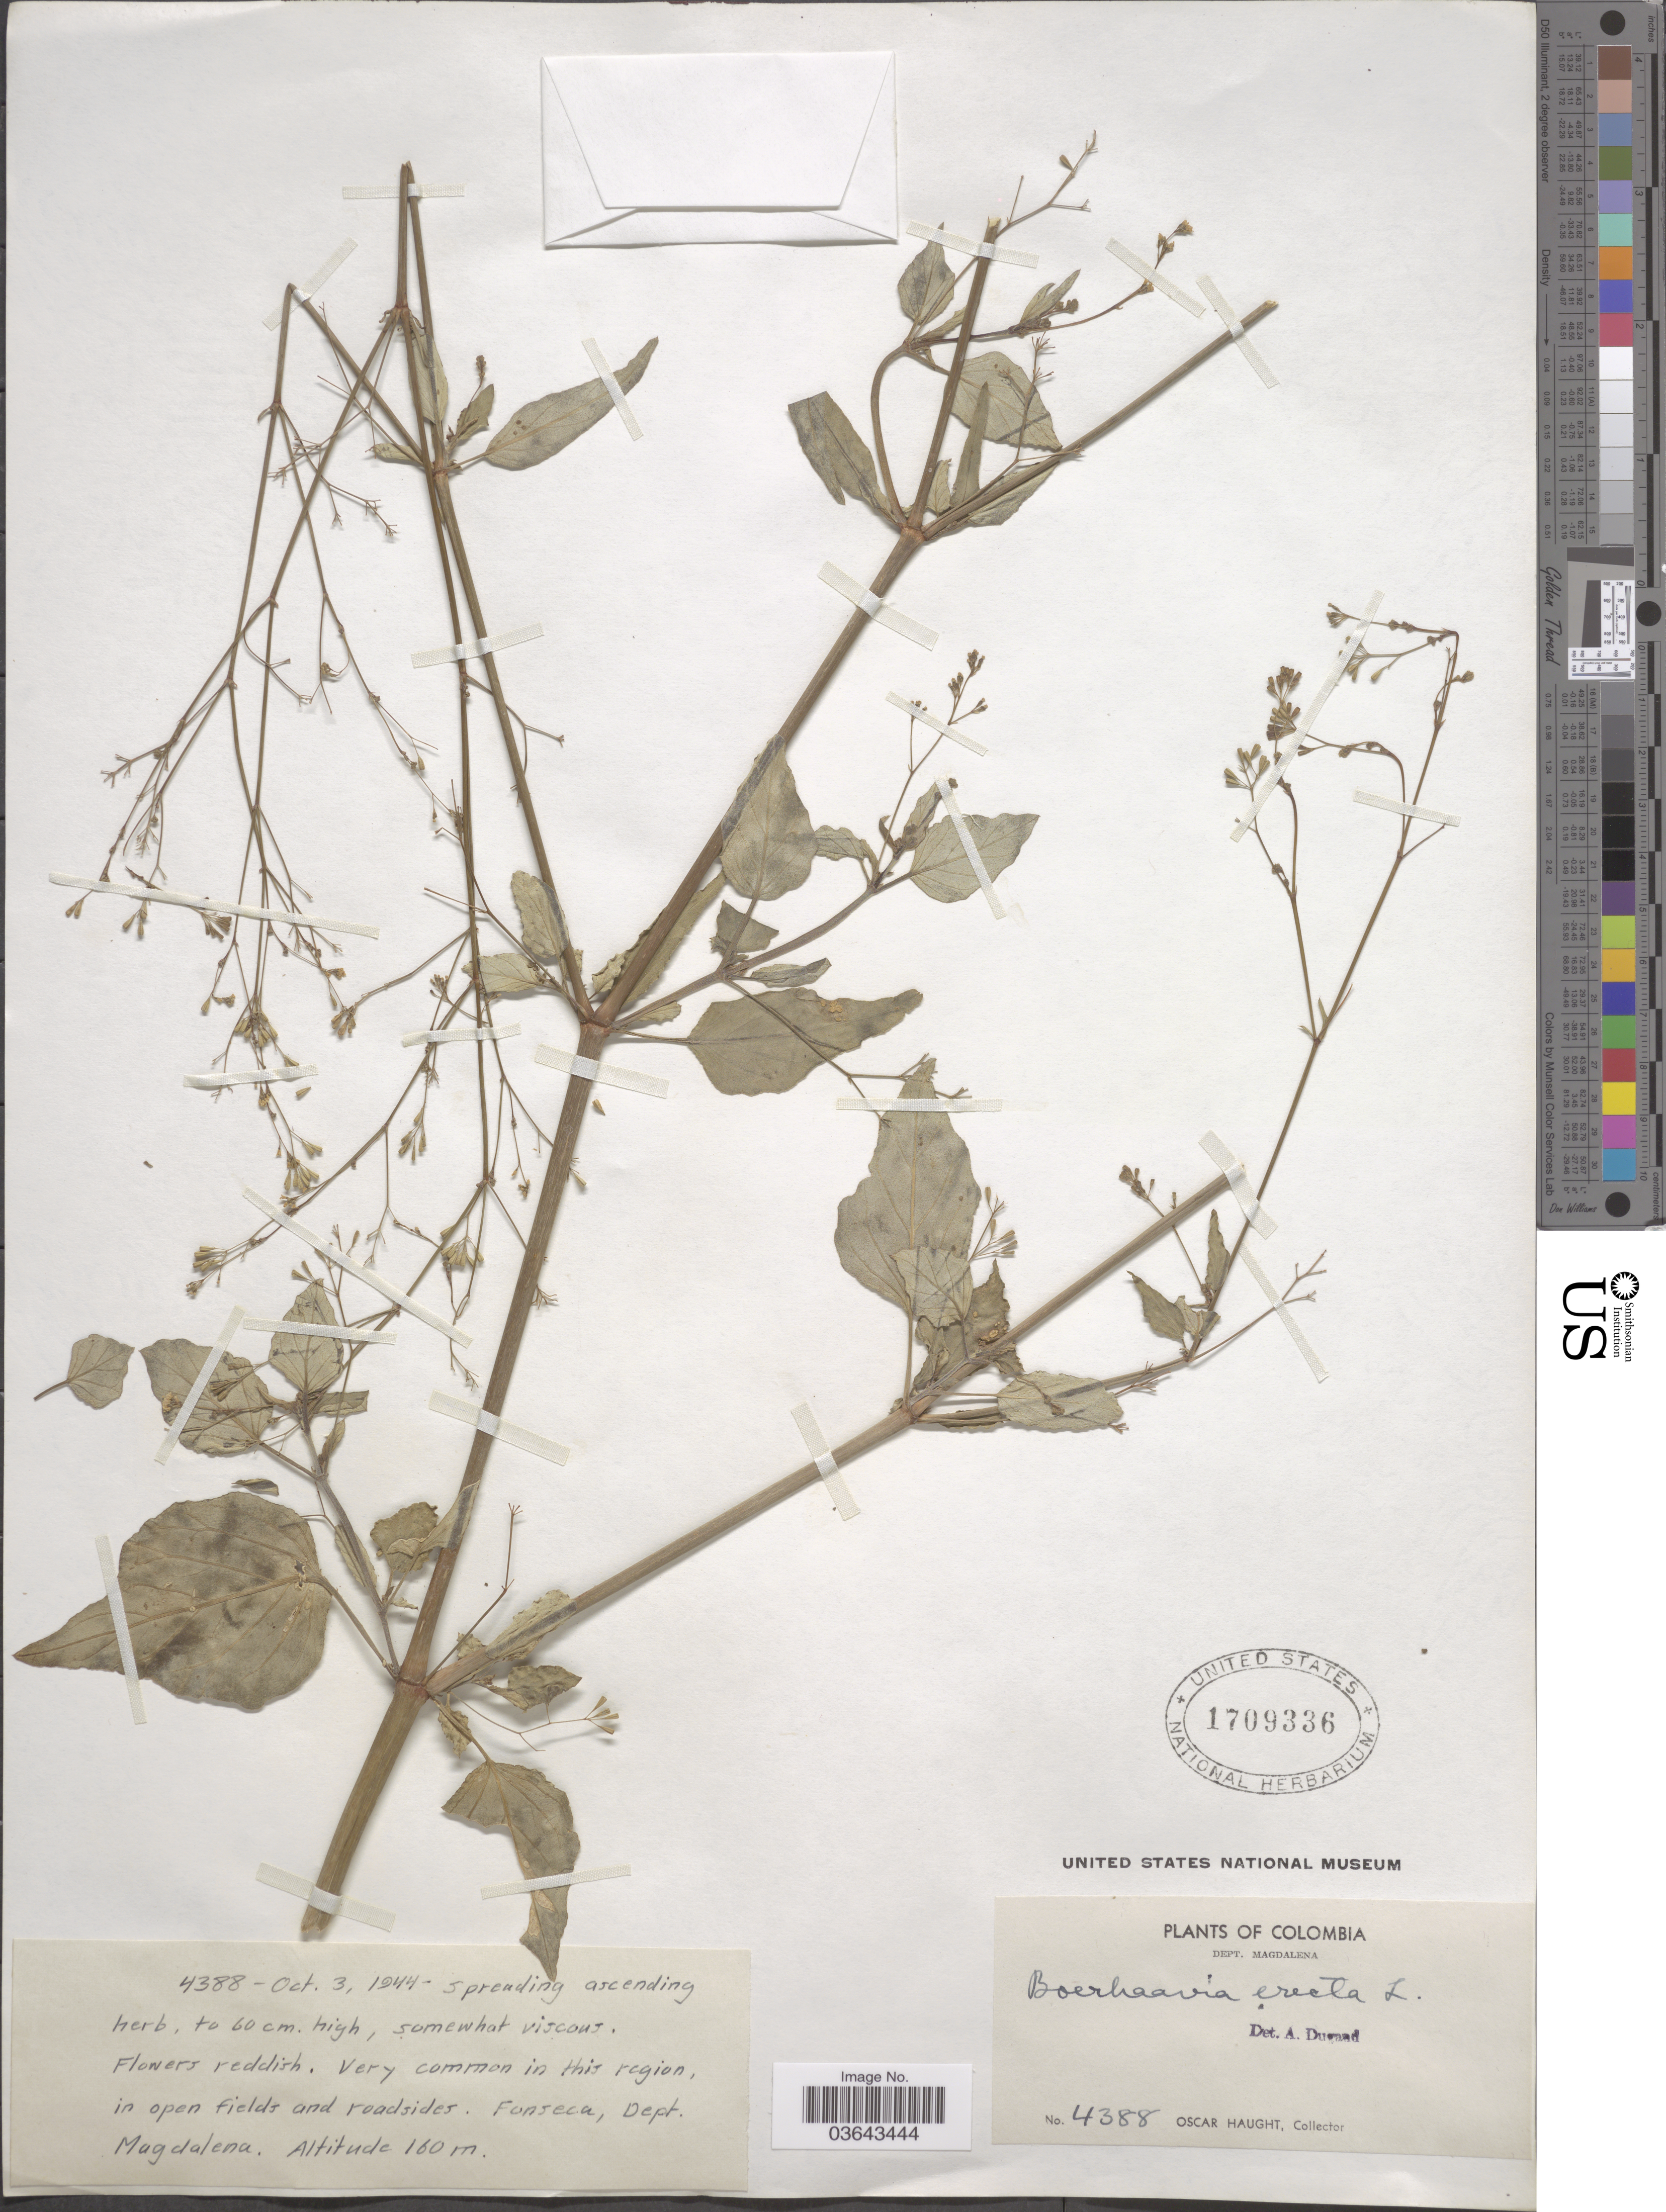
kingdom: Plantae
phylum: Tracheophyta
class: Magnoliopsida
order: Caryophyllales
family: Nyctaginaceae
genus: Boerhavia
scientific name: Boerhavia erecta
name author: L.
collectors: O. Haught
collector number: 4388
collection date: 1944-10-03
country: Colombia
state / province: Magdalena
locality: Dept. Magdalena. Fonseca.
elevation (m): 160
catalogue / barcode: US 1709336